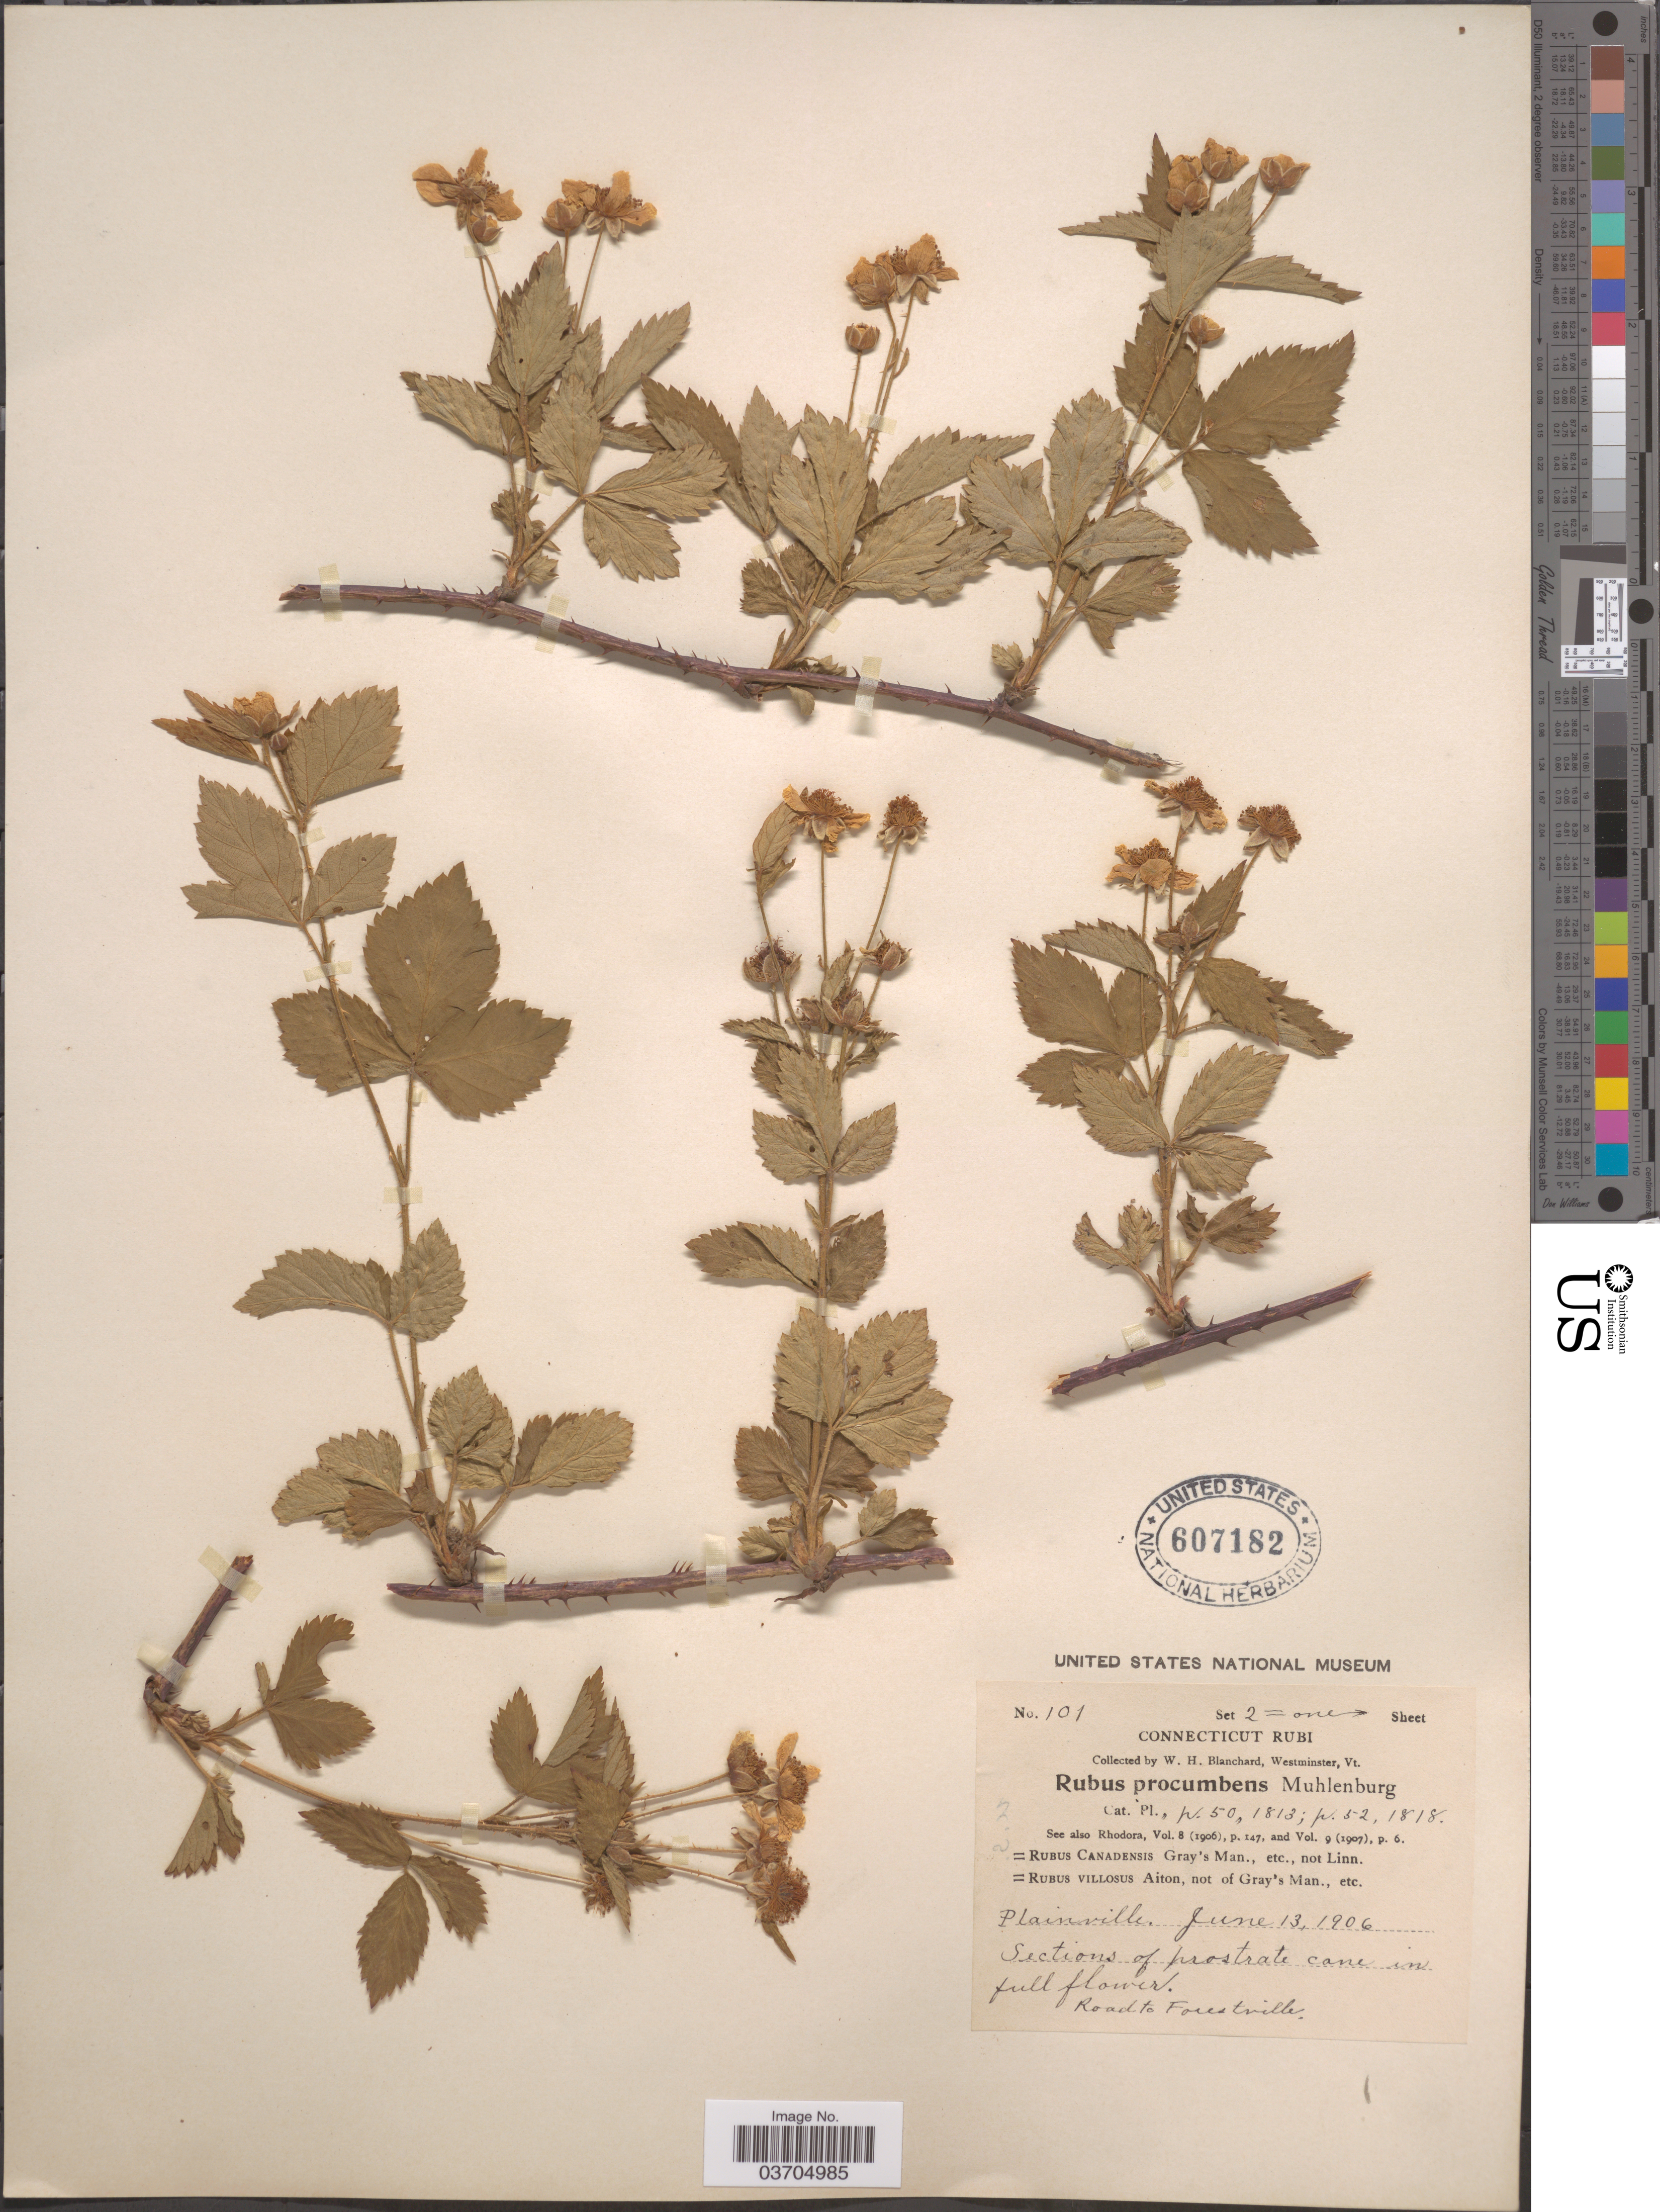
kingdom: Plantae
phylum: Tracheophyta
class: Magnoliopsida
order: Rosales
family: Rosaceae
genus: Rubus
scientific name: Rubus procumbens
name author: Muhl.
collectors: W. H. Blanchard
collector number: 101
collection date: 1906-06-13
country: United States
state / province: Connecticut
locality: Plainville. Road to Forestville.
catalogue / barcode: US 607182